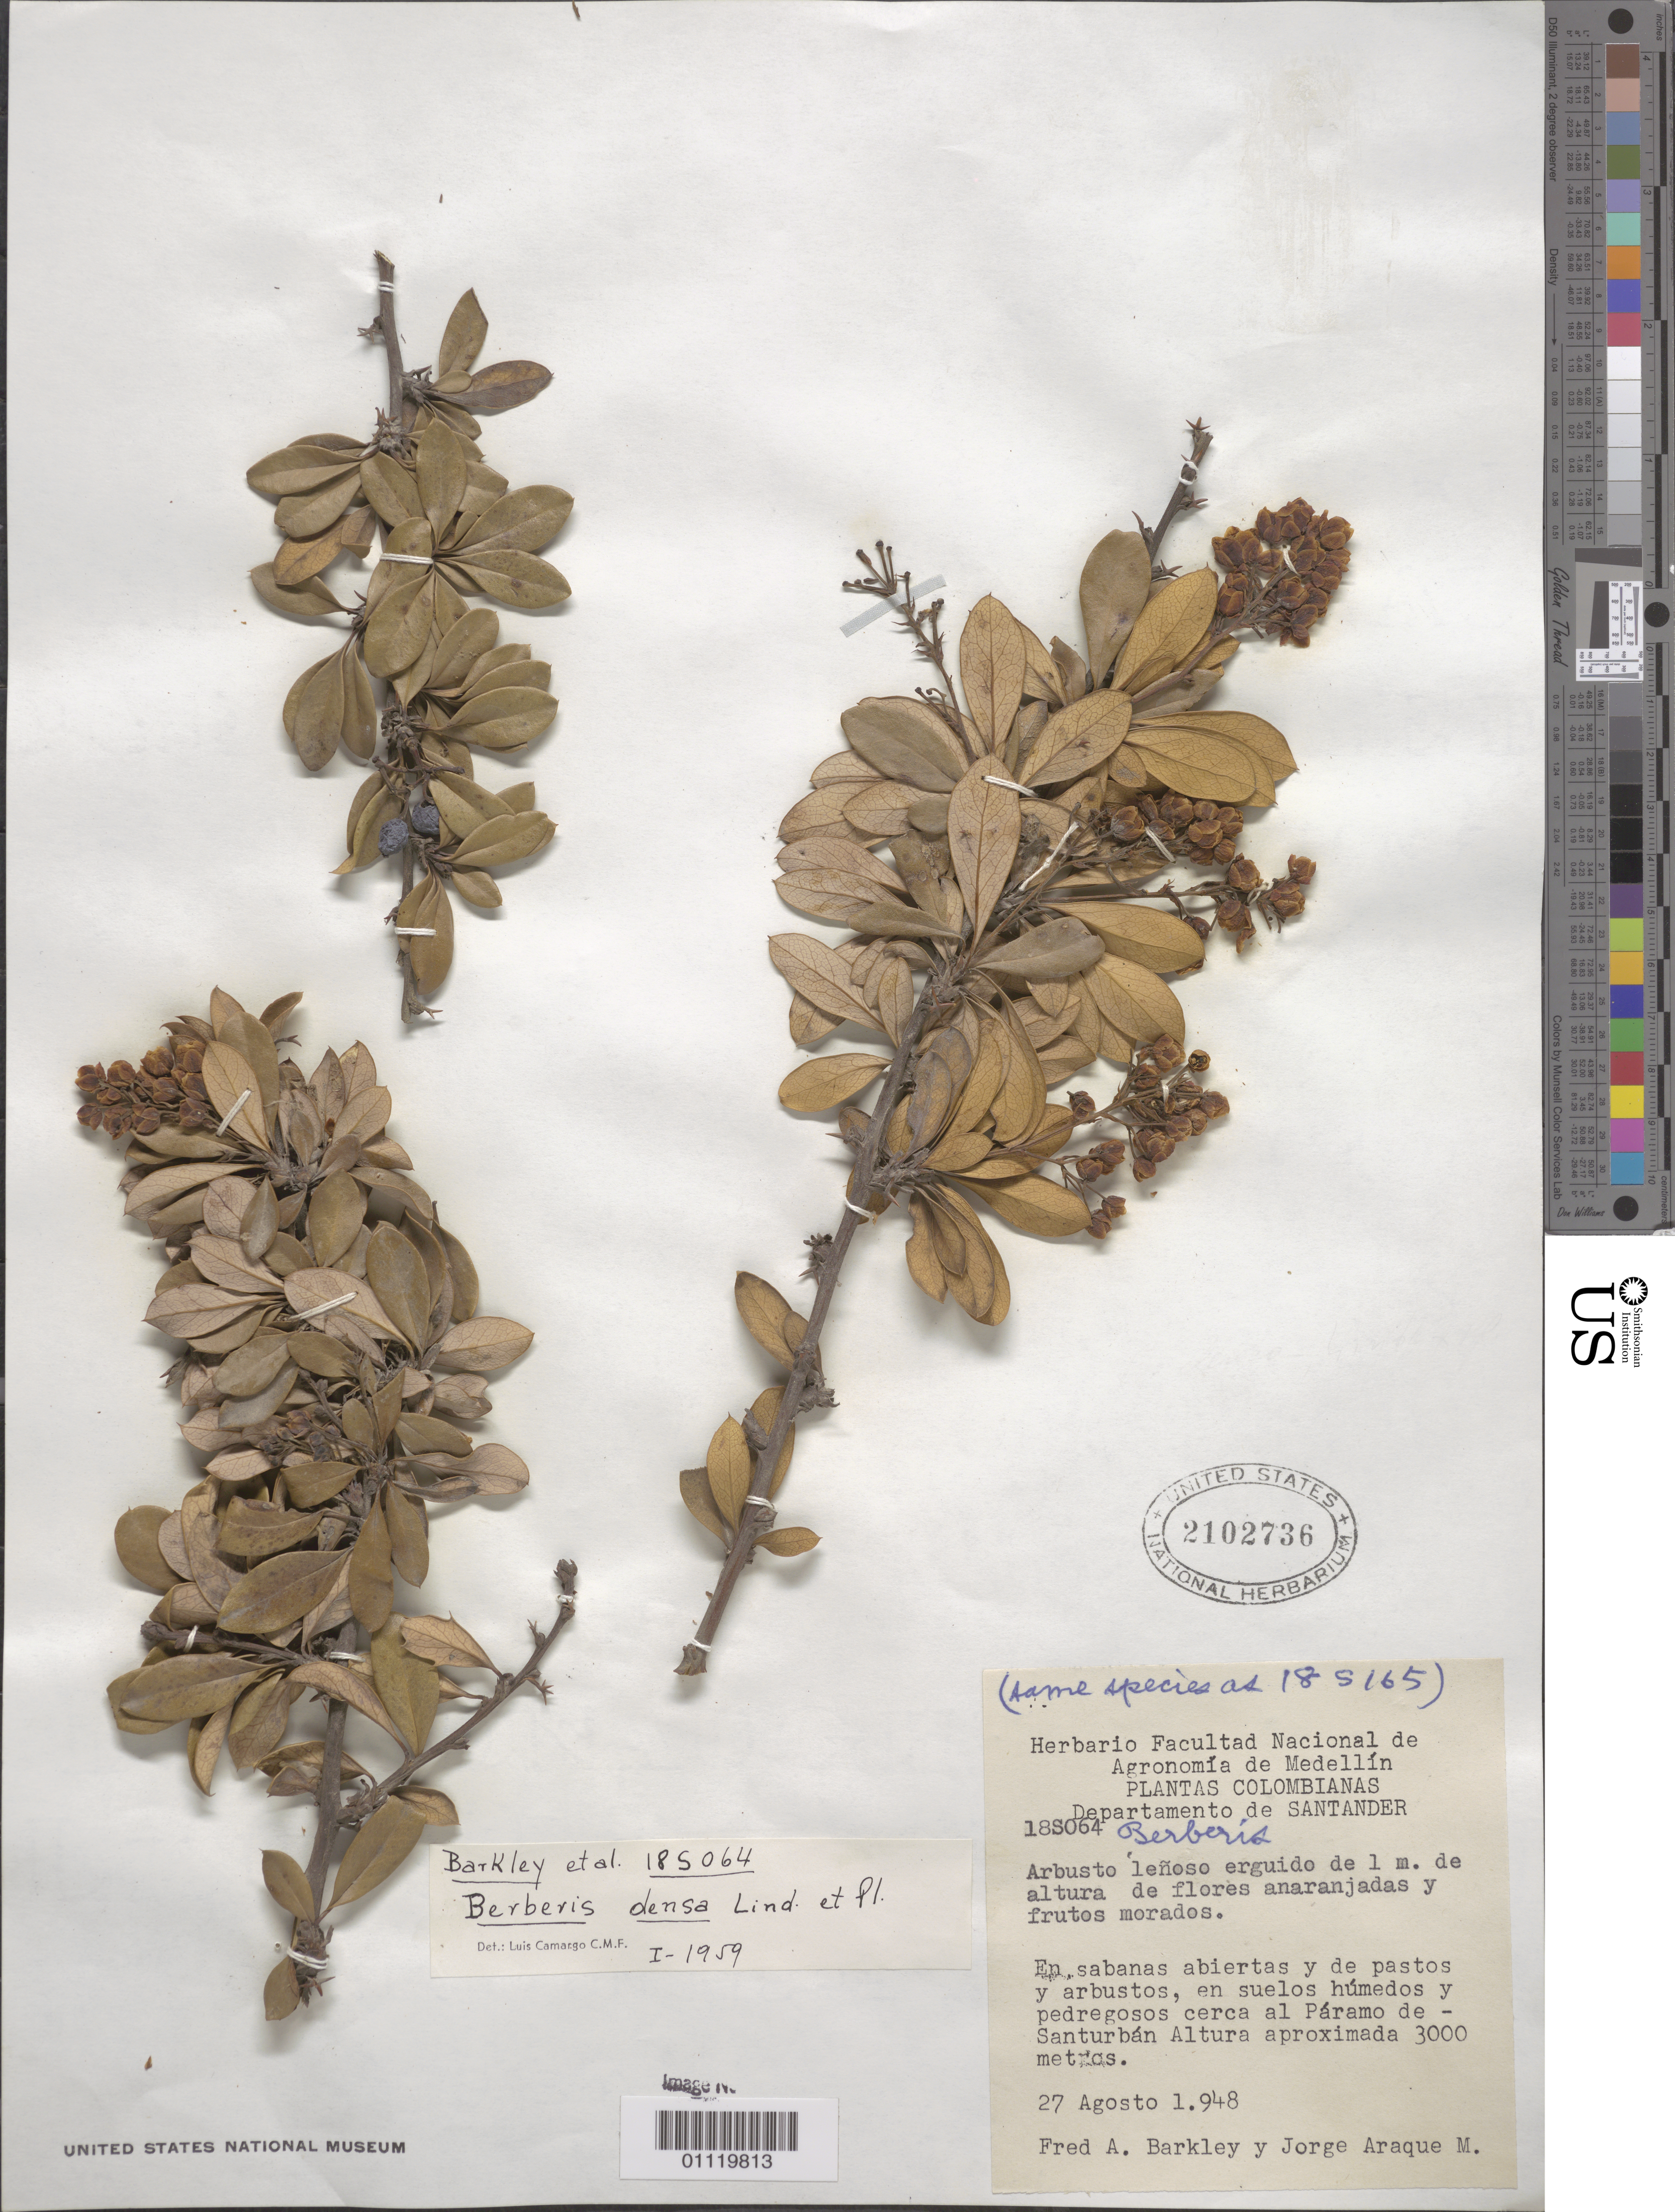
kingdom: Plantae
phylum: Tracheophyta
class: Magnoliopsida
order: Ranunculales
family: Berberidaceae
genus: Berberis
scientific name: Berberis densa Linden & Planch.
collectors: F. A. Barkley & J. Araque Molina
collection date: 1948-08-27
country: Colombia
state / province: Santander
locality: In open savanna with grasses and shrubs, in moist soils and rocks near the Santurban Paramo.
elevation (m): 3000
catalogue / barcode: US 2102736